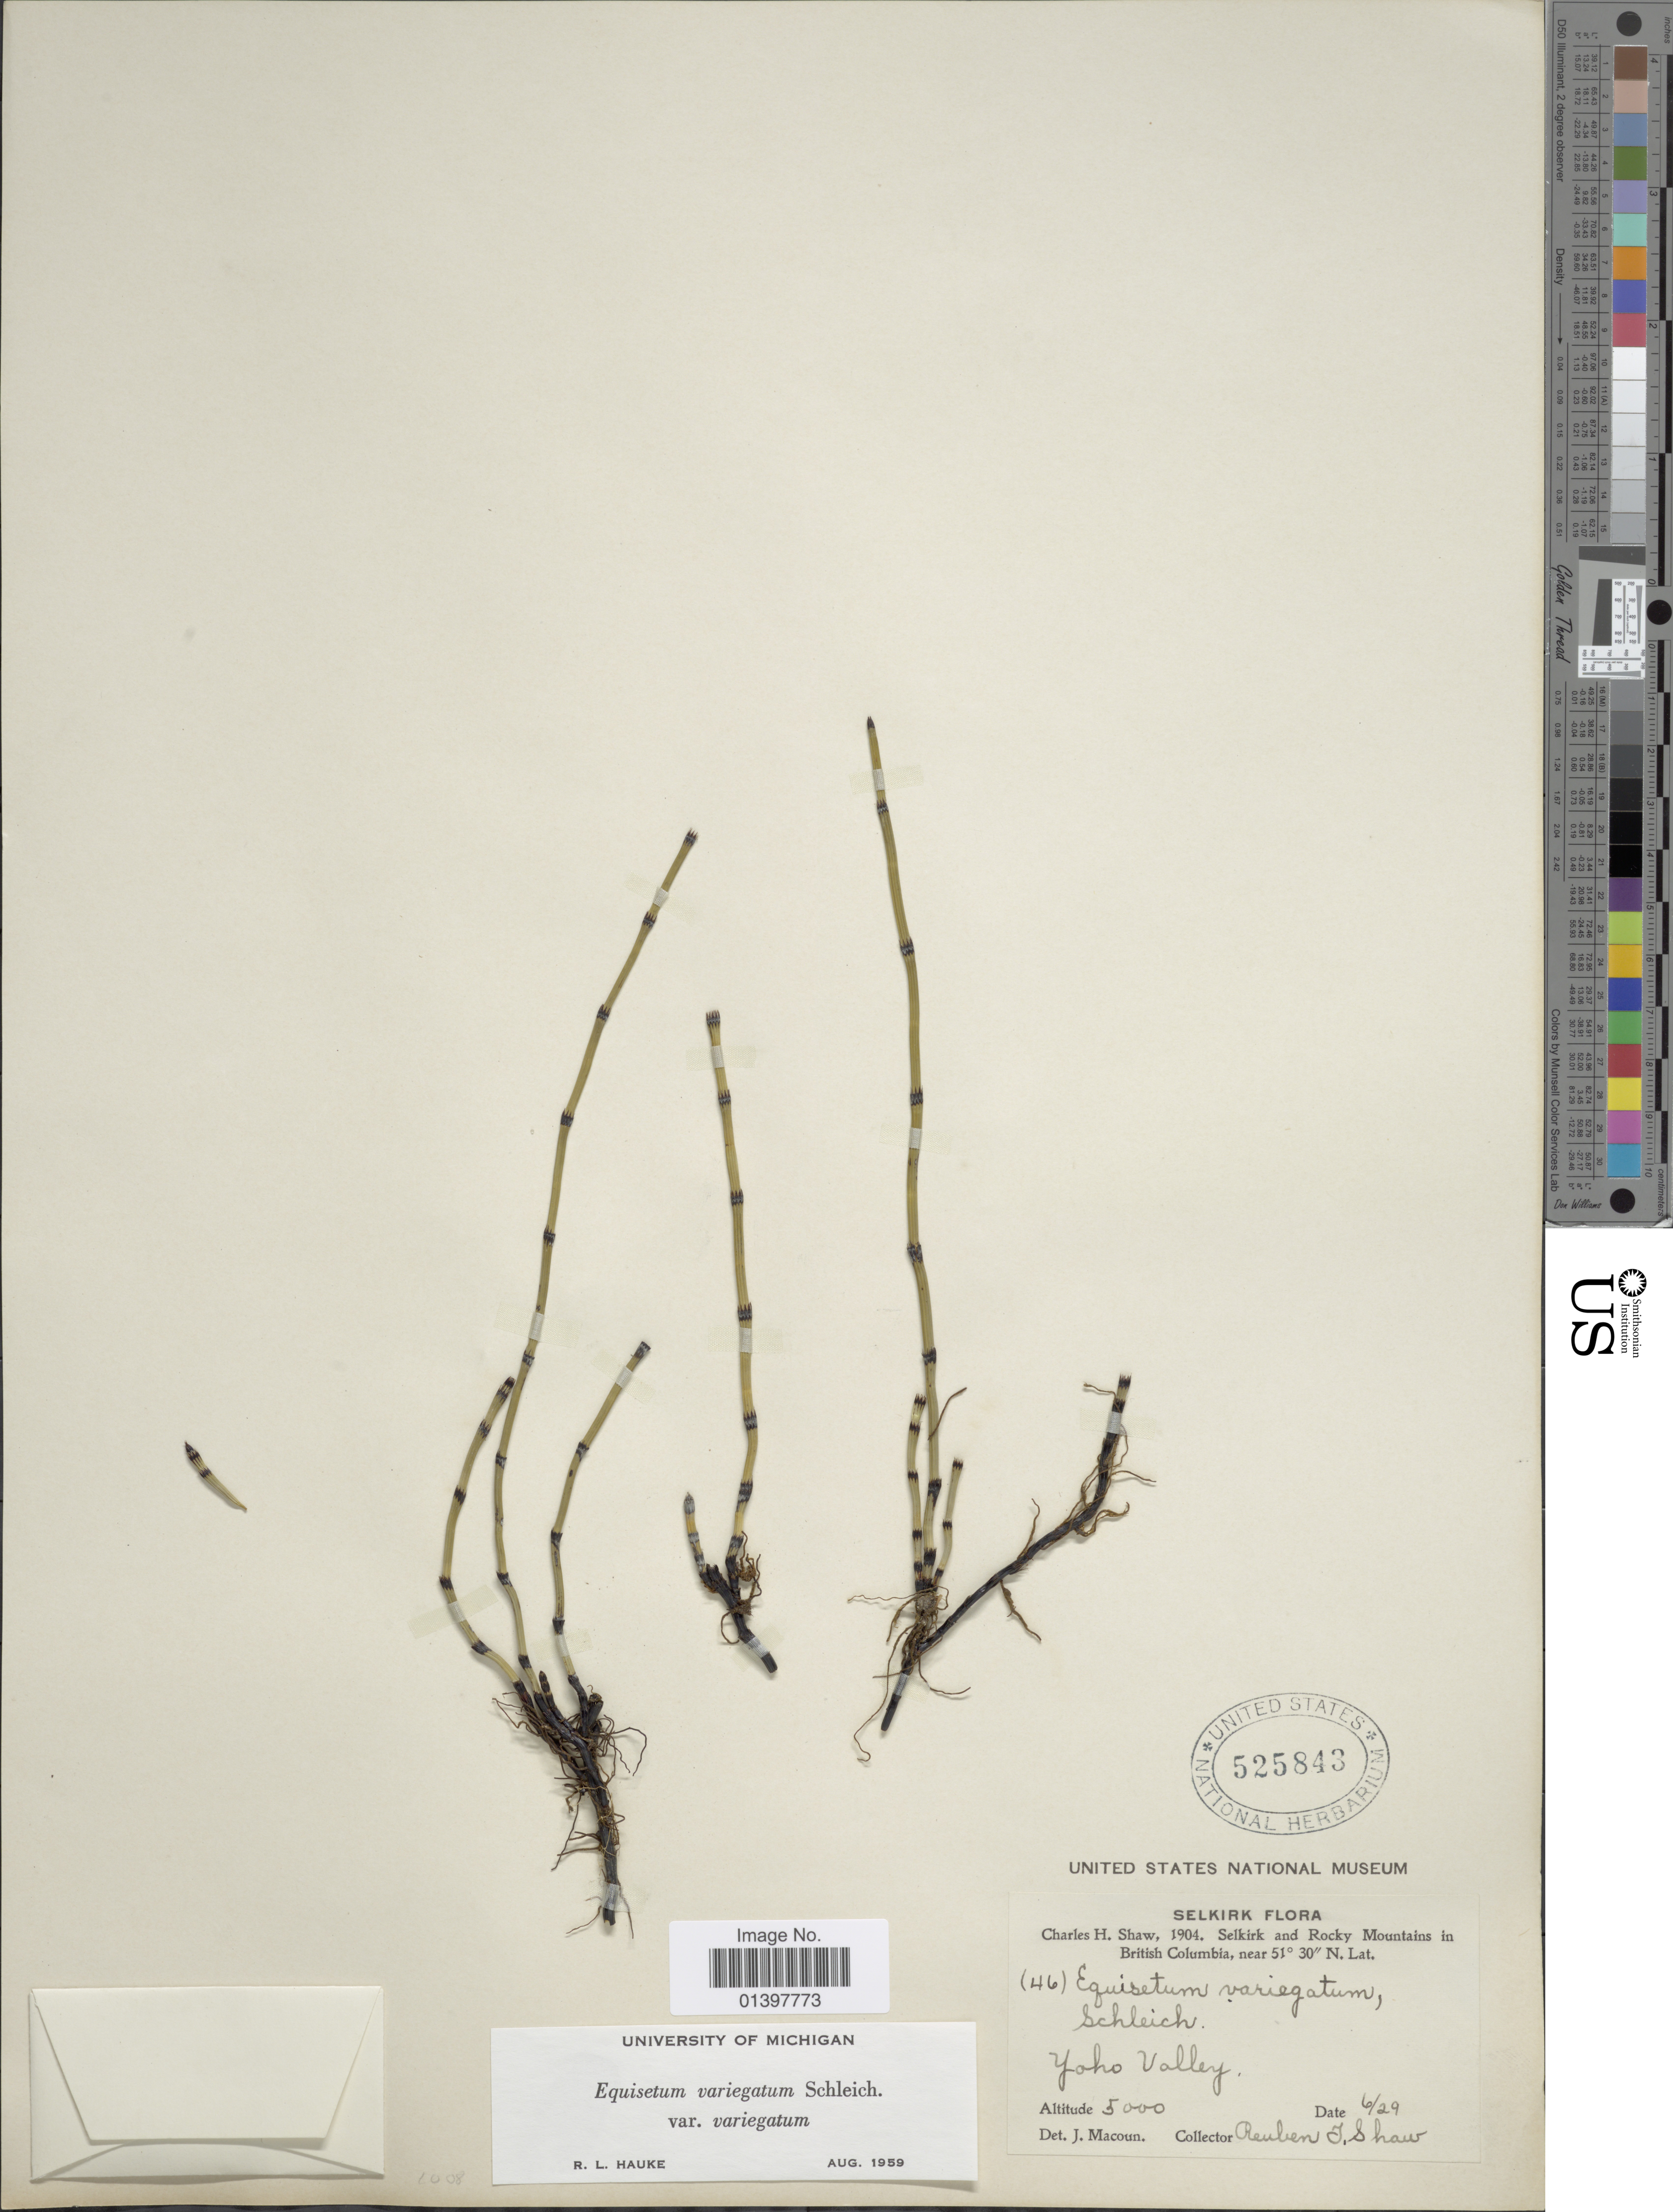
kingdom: Plantae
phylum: Tracheophyta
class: Polypodiopsida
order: Equisetales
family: Equisetaceae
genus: Equisetum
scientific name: Equisetum variegatum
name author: Schleich. ex F. Weber & D. Mohr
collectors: R. J. Shaw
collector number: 46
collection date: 1904-06-29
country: Canada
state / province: British Columbia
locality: Selkirk and Rocky Mountains in British Columbia, Yoho Valley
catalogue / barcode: US 525843